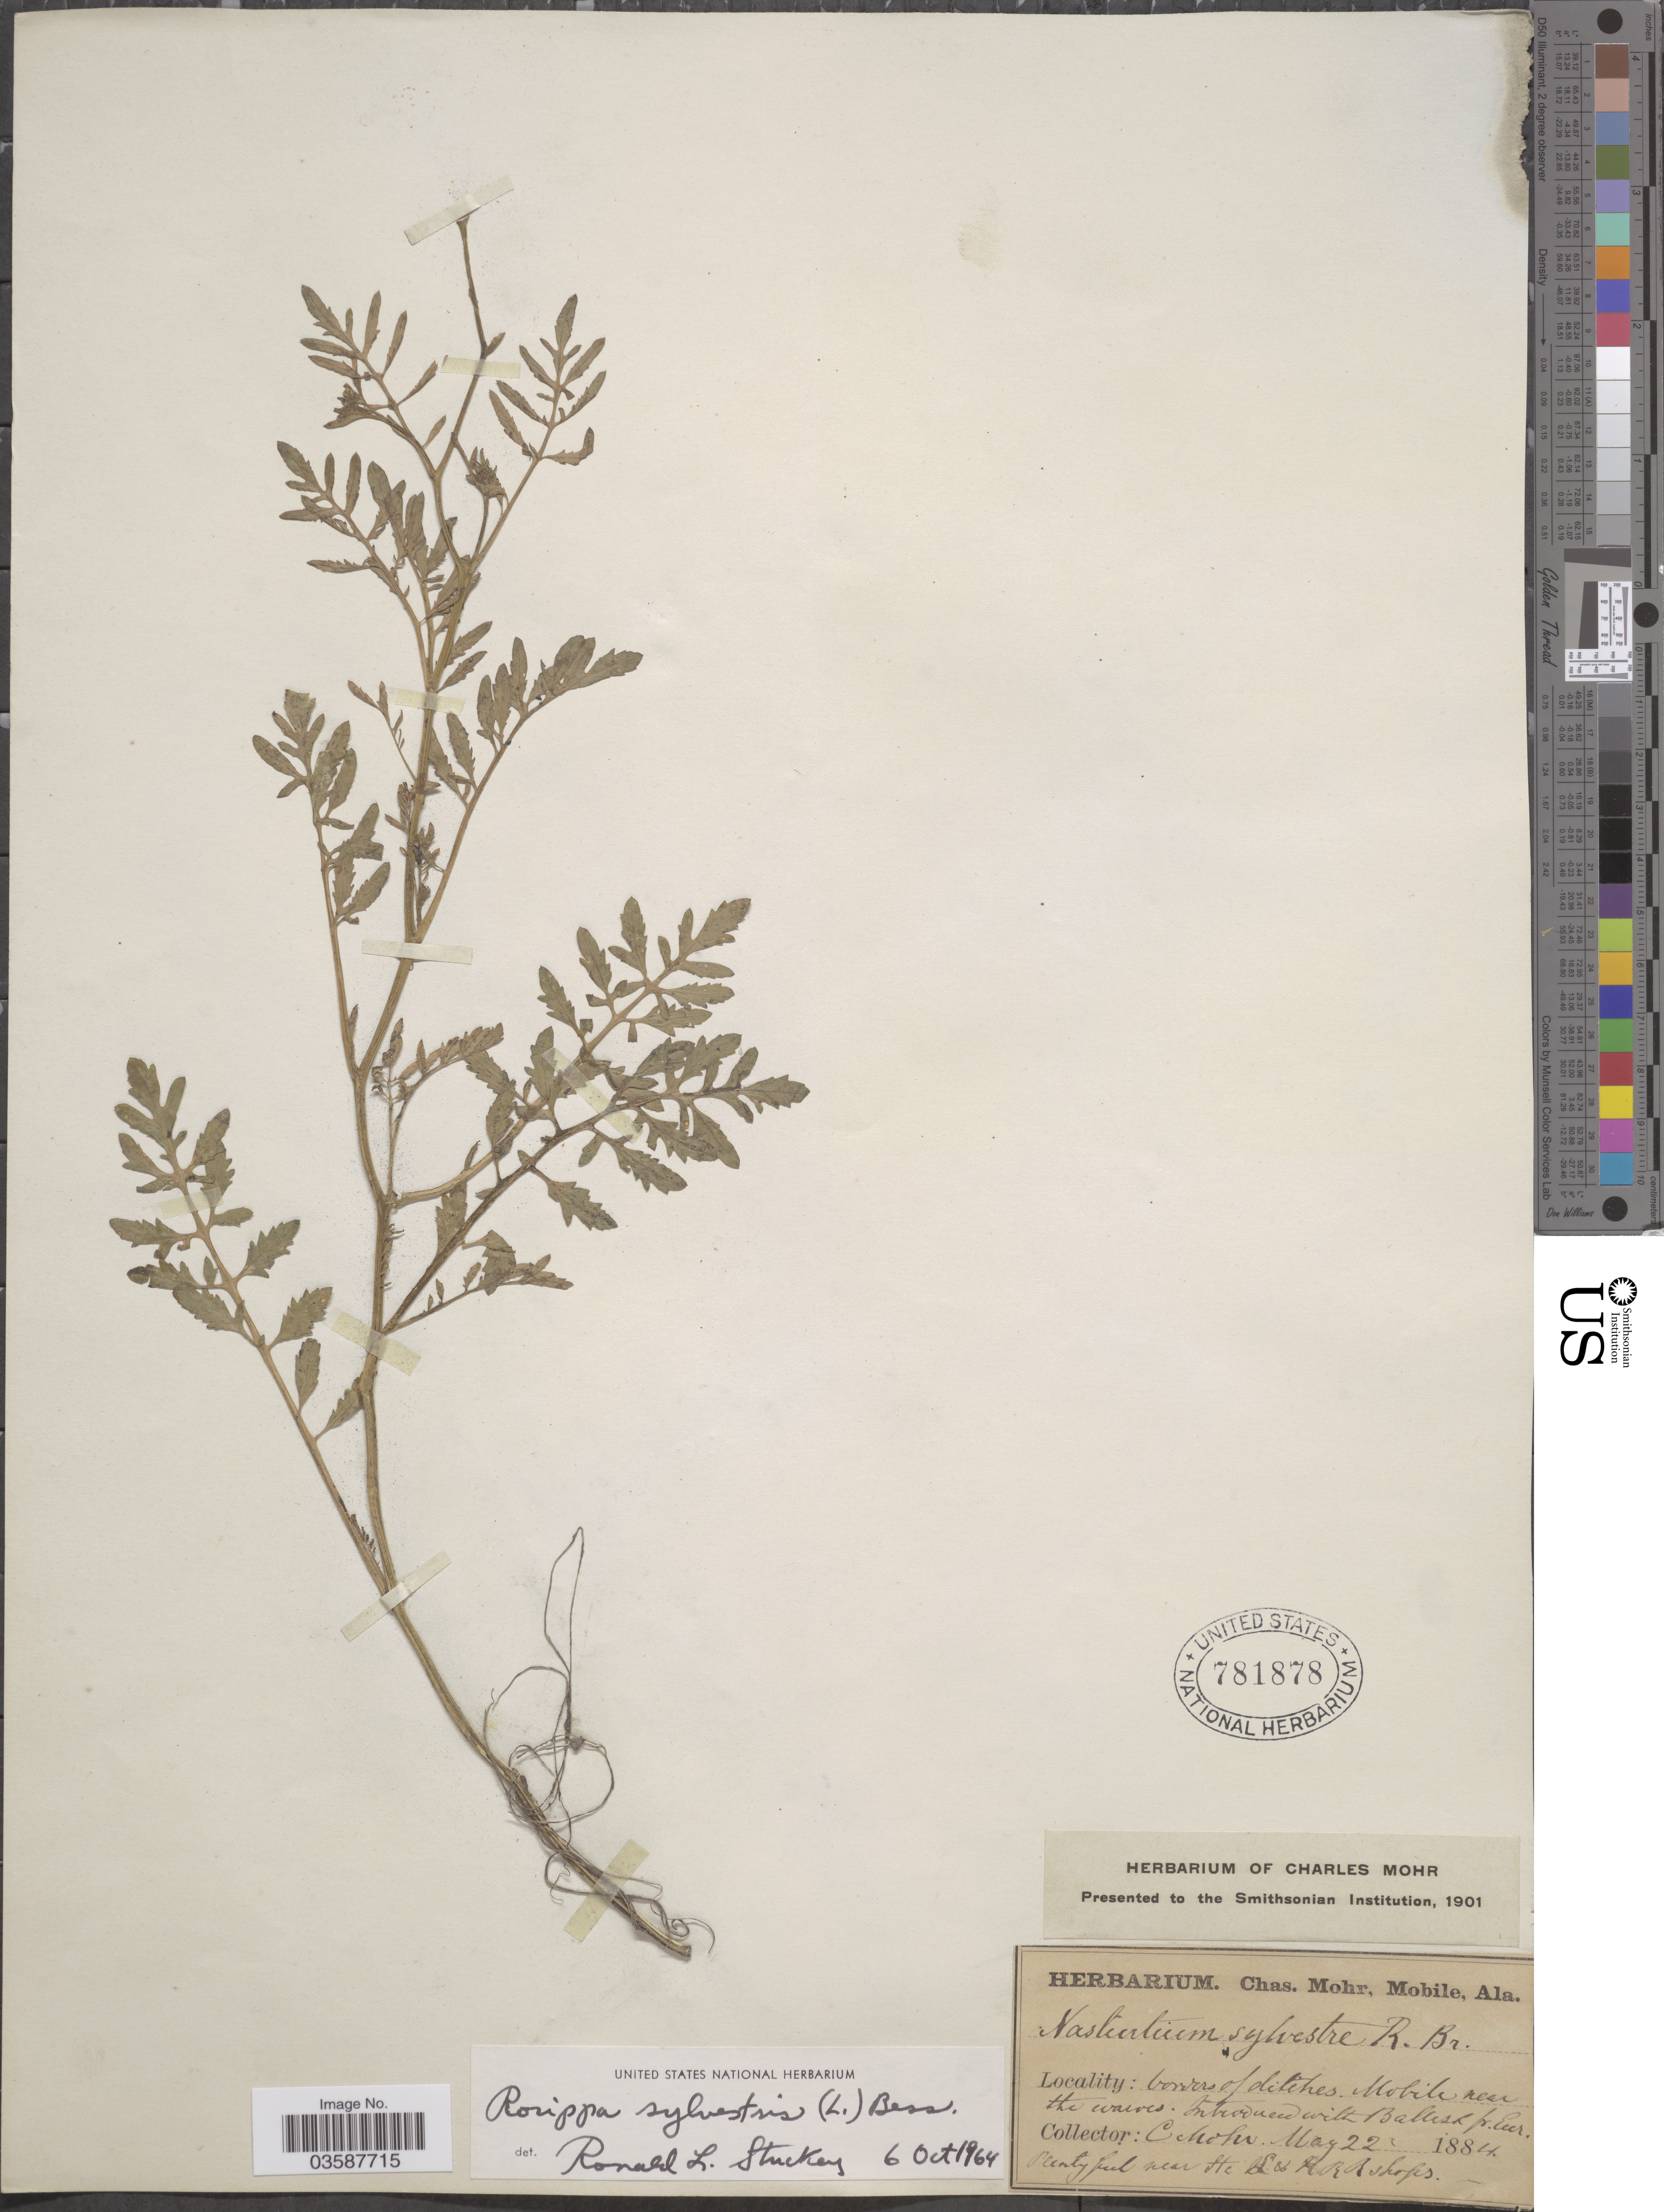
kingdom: Plantae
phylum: Tracheophyta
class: Magnoliopsida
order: Brassicales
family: Brassicaceae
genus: Rorippa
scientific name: Rorippa sylvestris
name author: (L.) Besser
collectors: Mohr, C. T. (herbarium)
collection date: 1884-05-22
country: United States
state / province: Alabama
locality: Borders of ditches. Mobile near the waives. Plentyful near Ste L & K R A slopes [unsure placement].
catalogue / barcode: US 781878